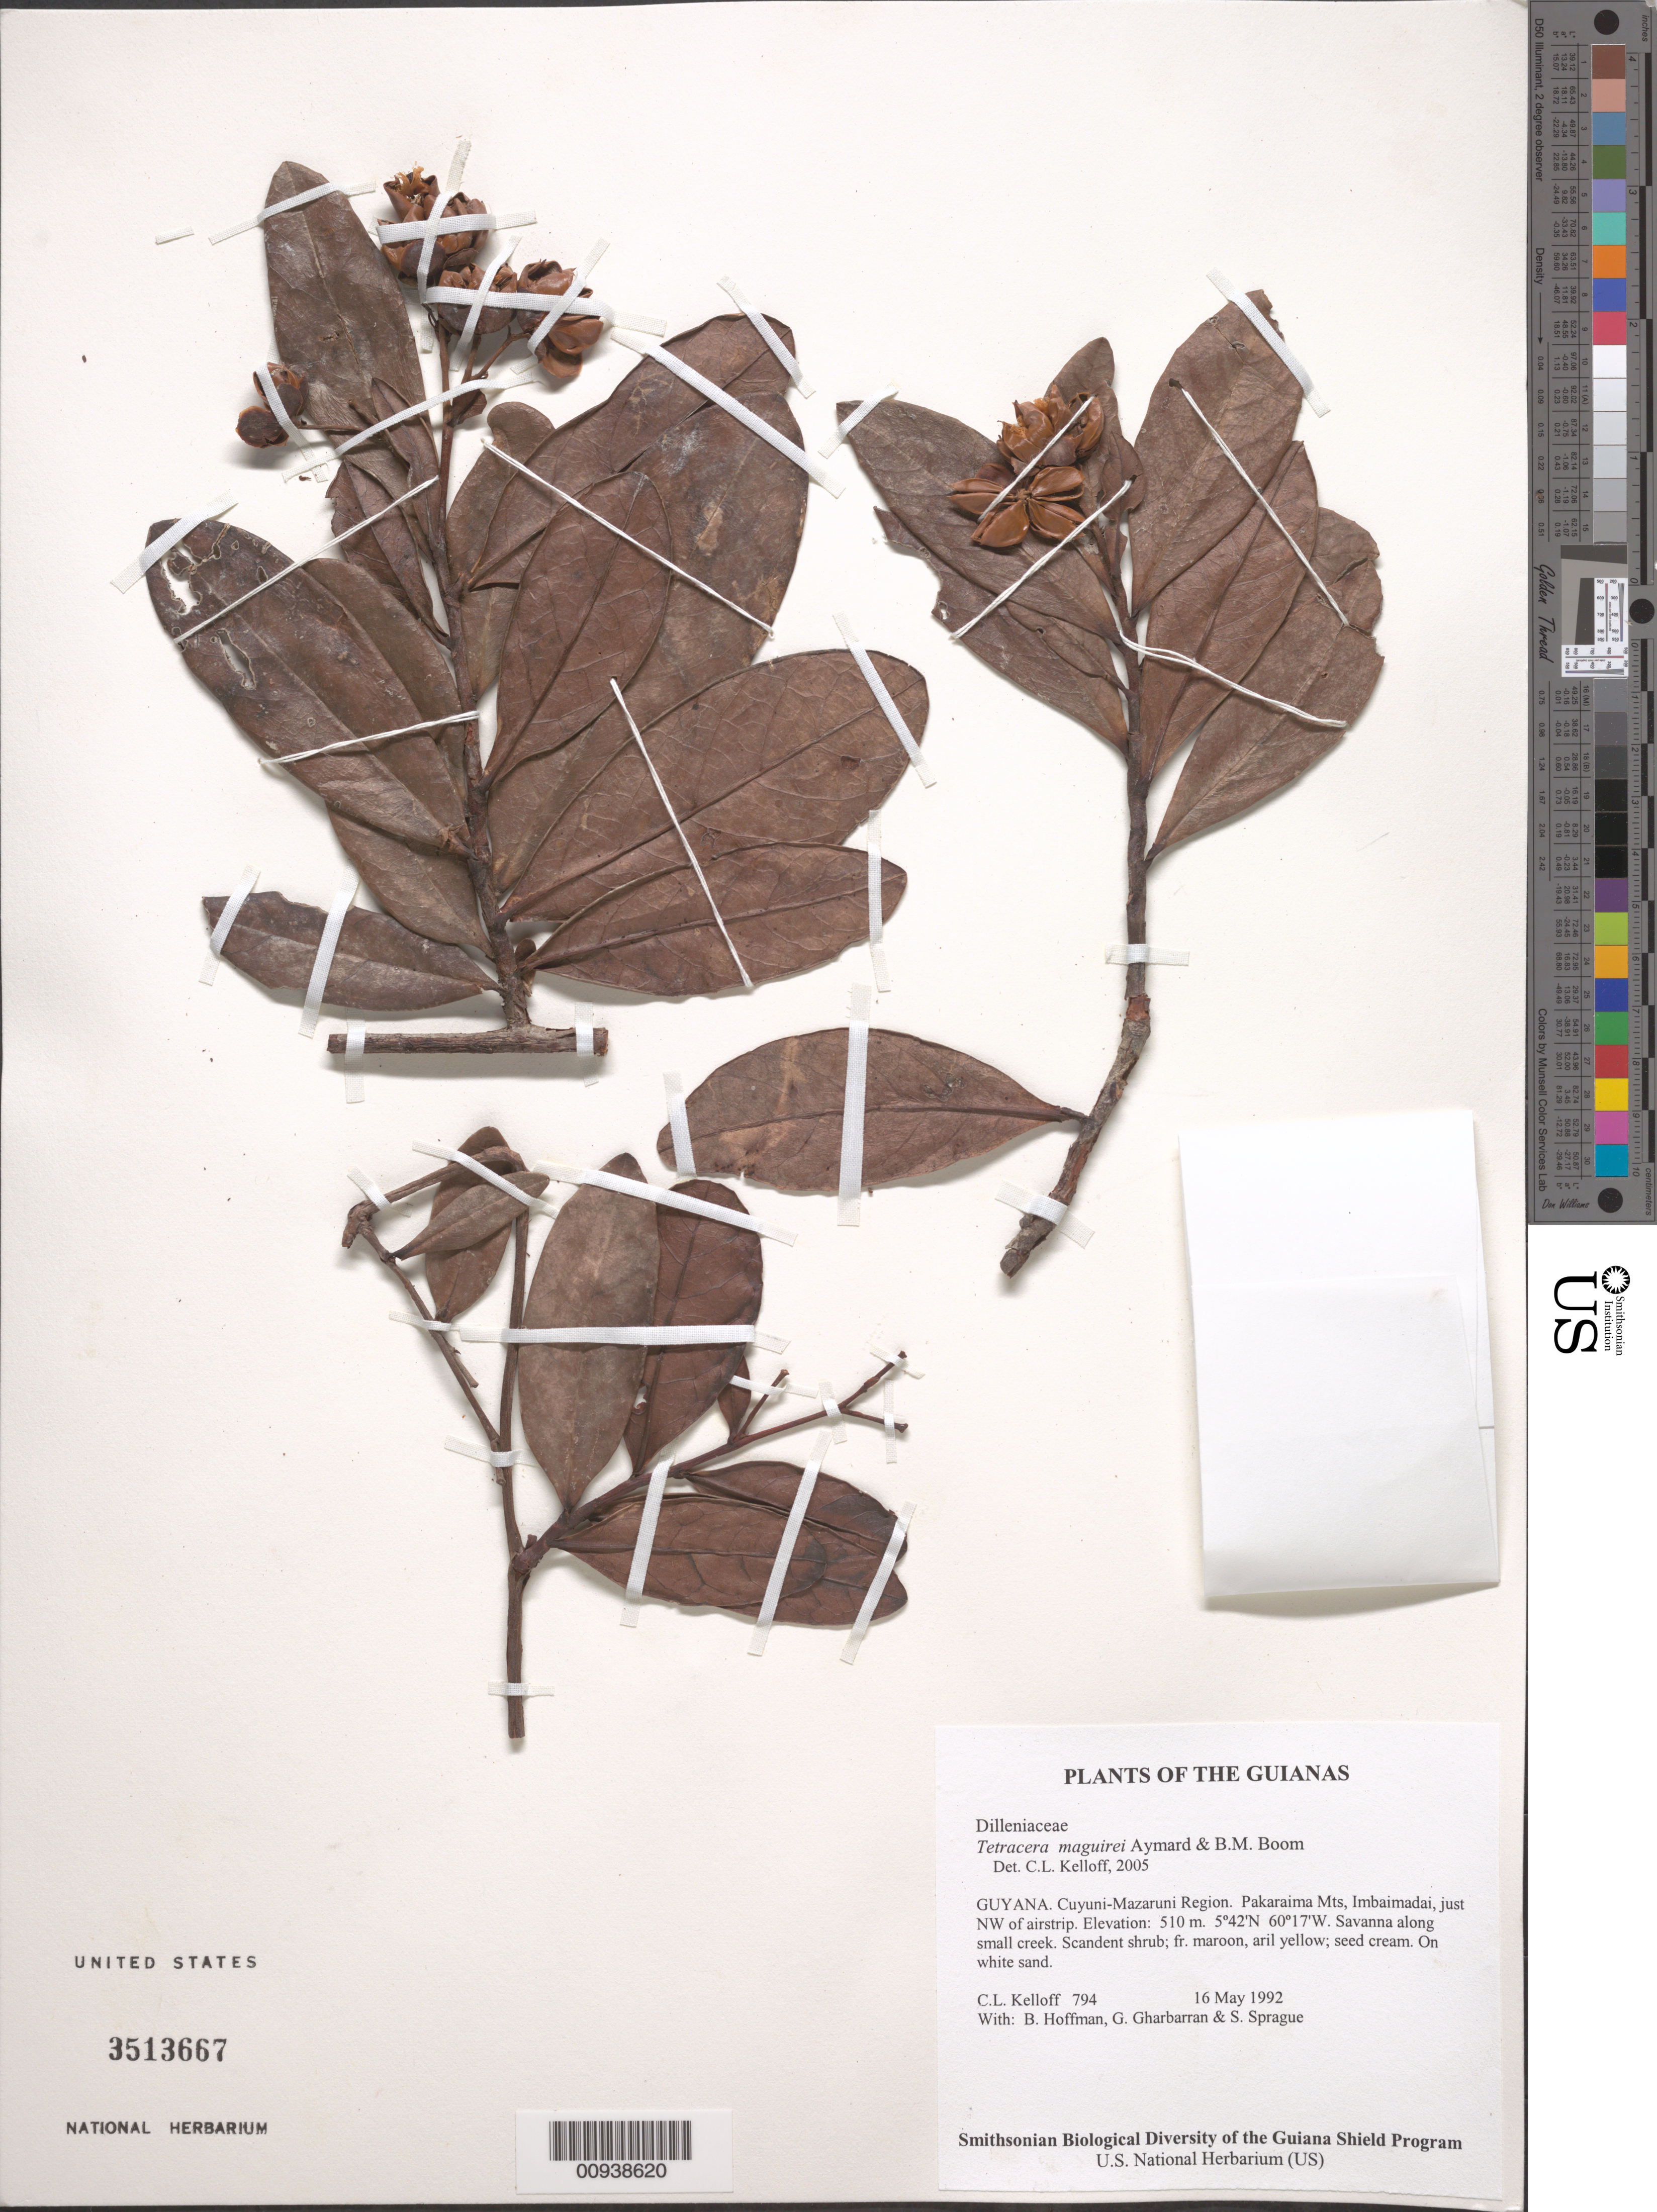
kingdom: Plantae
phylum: Tracheophyta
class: Magnoliopsida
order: Dilleniales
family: Dilleniaceae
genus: Tetracera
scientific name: Tetracera maguirei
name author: Aymard & B.M. Boom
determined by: Kelloff, Carol L., (US), Smithsonian Institution - National Museum of Natural History (UNITED STATES)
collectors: C. L. Kelloff, B. Hoffman, G. Gharbarran & S. Sprague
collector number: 794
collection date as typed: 16 May 1992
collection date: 1992-05-16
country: Guyana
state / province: Cuyuni-Mazaruni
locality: Pakaraima Mts, Imbaimadai, just NW of airstrip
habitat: Savanna along small creek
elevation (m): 510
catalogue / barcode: US 3513667